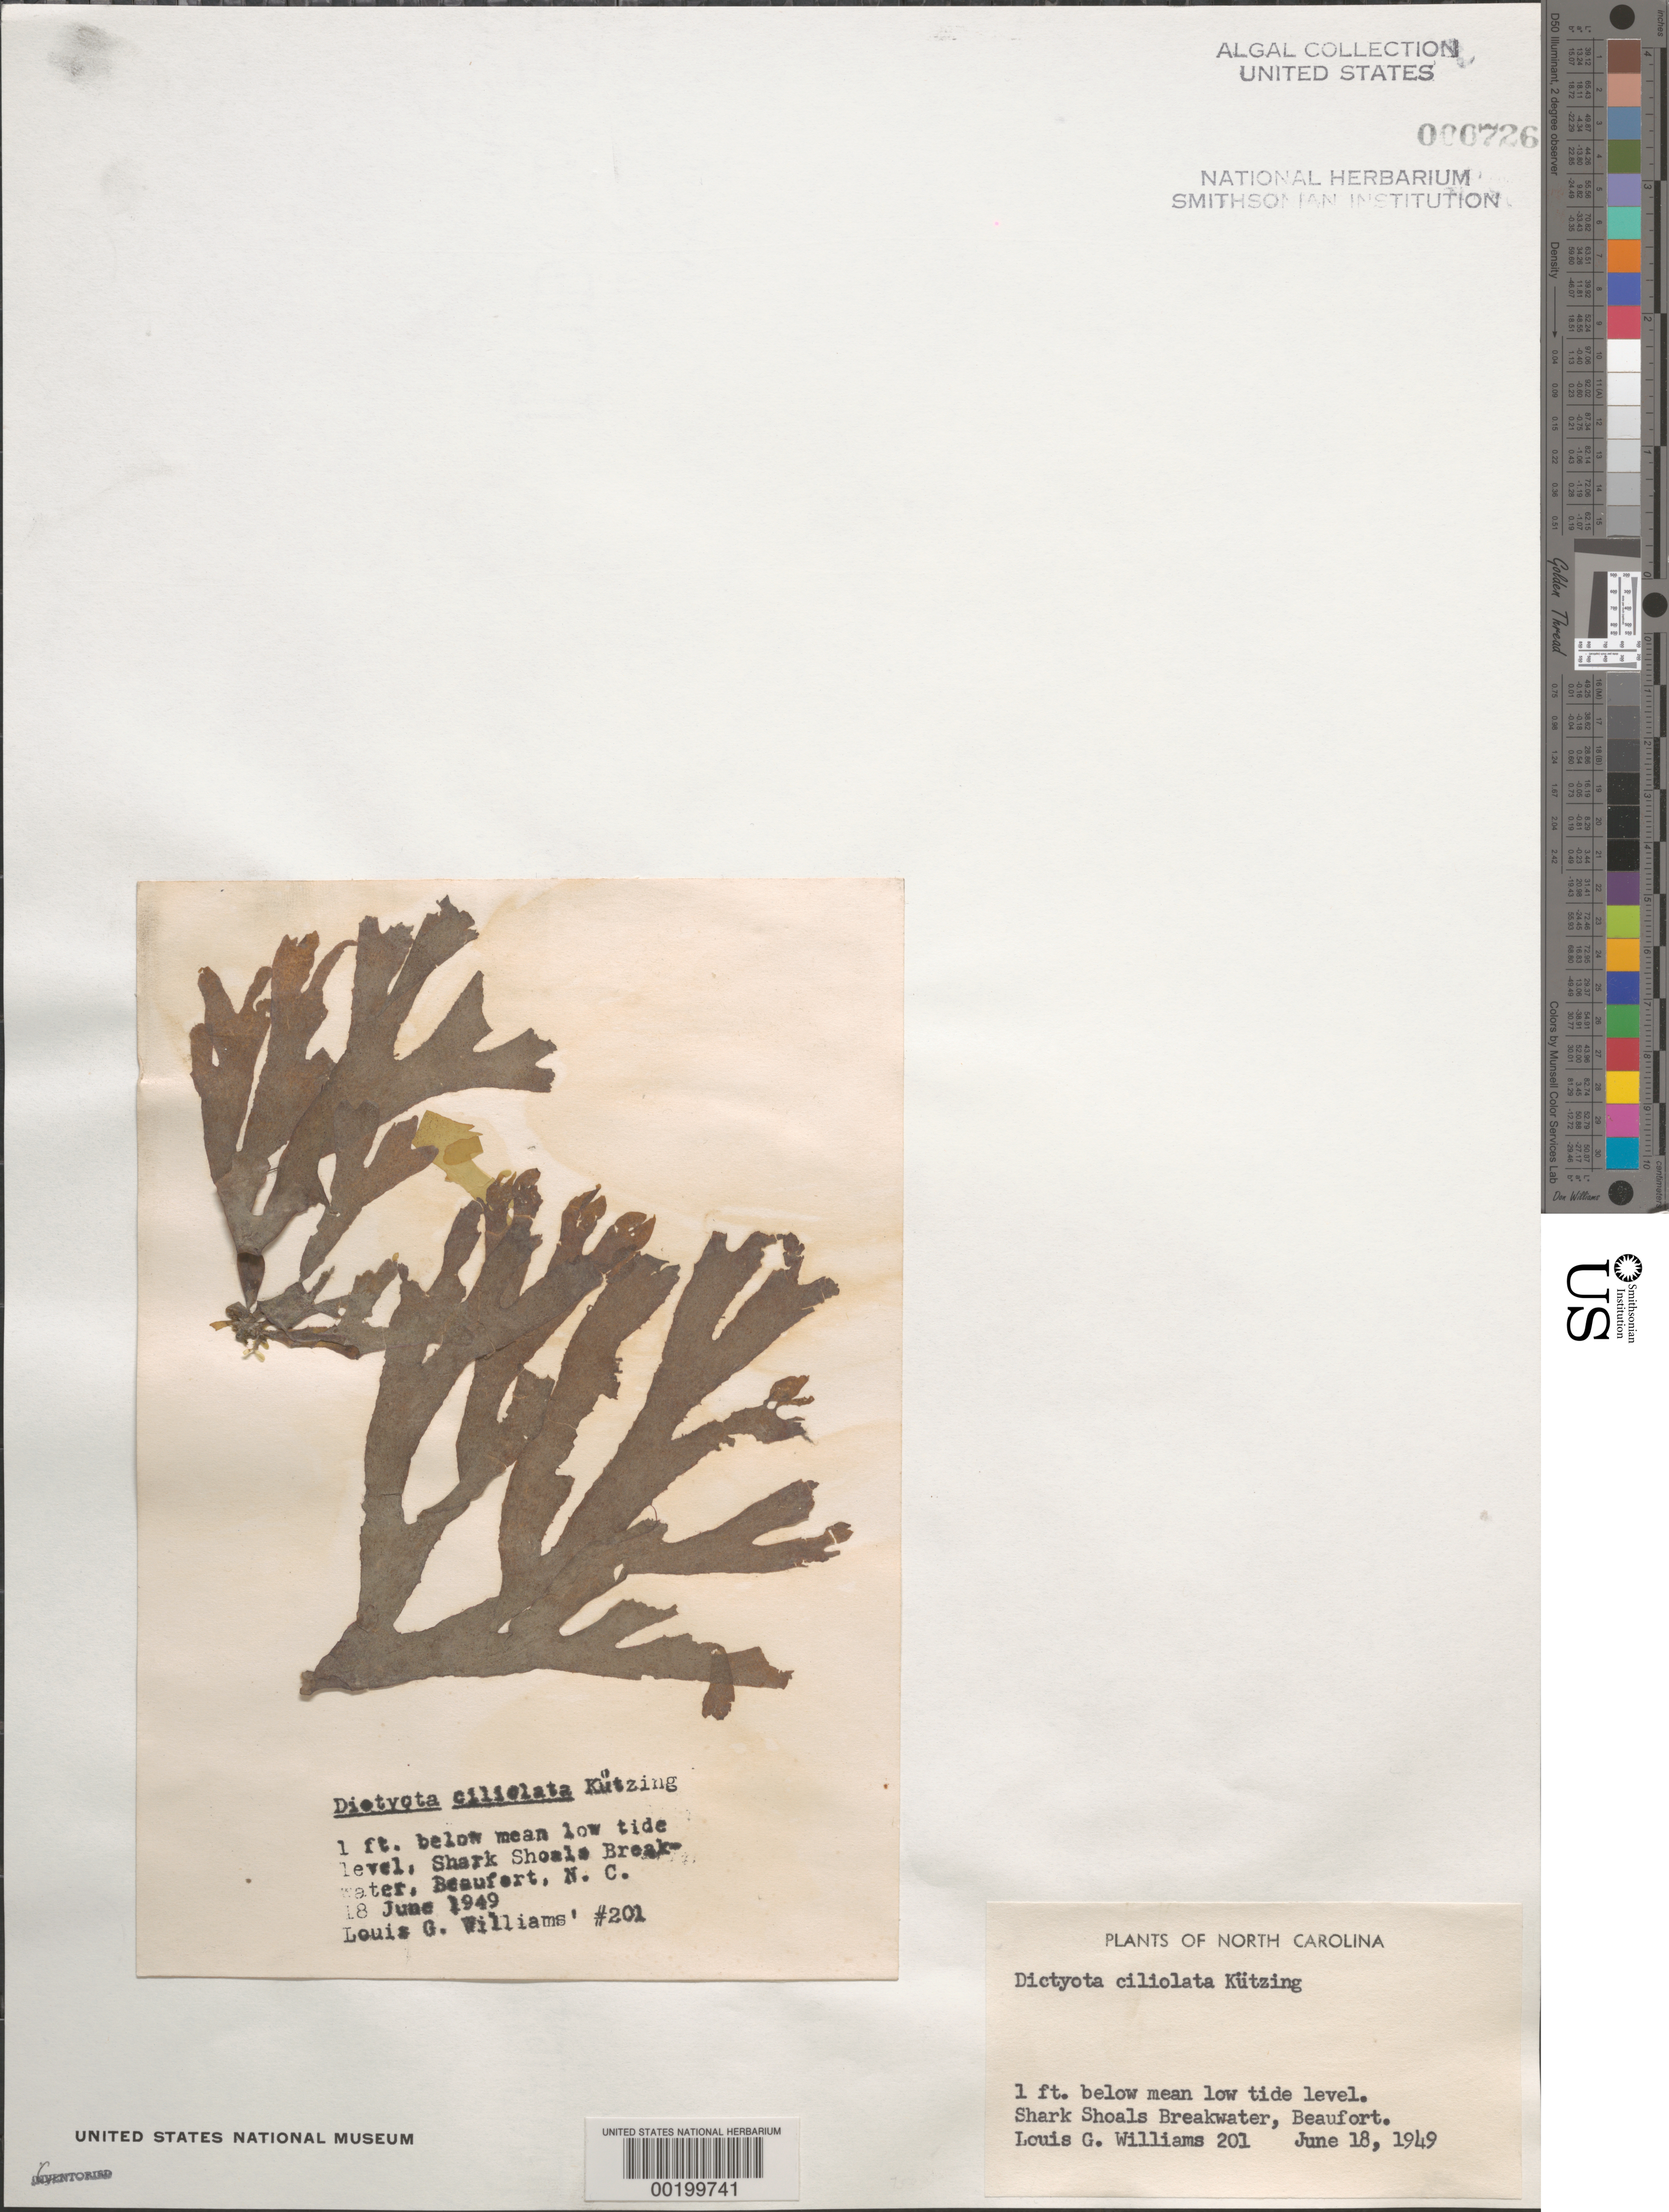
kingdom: Chromista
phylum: Ochrophyta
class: Phaeophyceae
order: Dictyotales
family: Dictyotaceae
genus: Dictyota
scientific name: Dictyota ciliolata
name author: Sond. ex Kütz.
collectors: L. G. Williams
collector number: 201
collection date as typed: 18 Jun 1949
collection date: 1949-06-18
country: United States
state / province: North Carolina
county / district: Carteret County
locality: Beaufort, Shark Shoals breakwater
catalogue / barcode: US 726